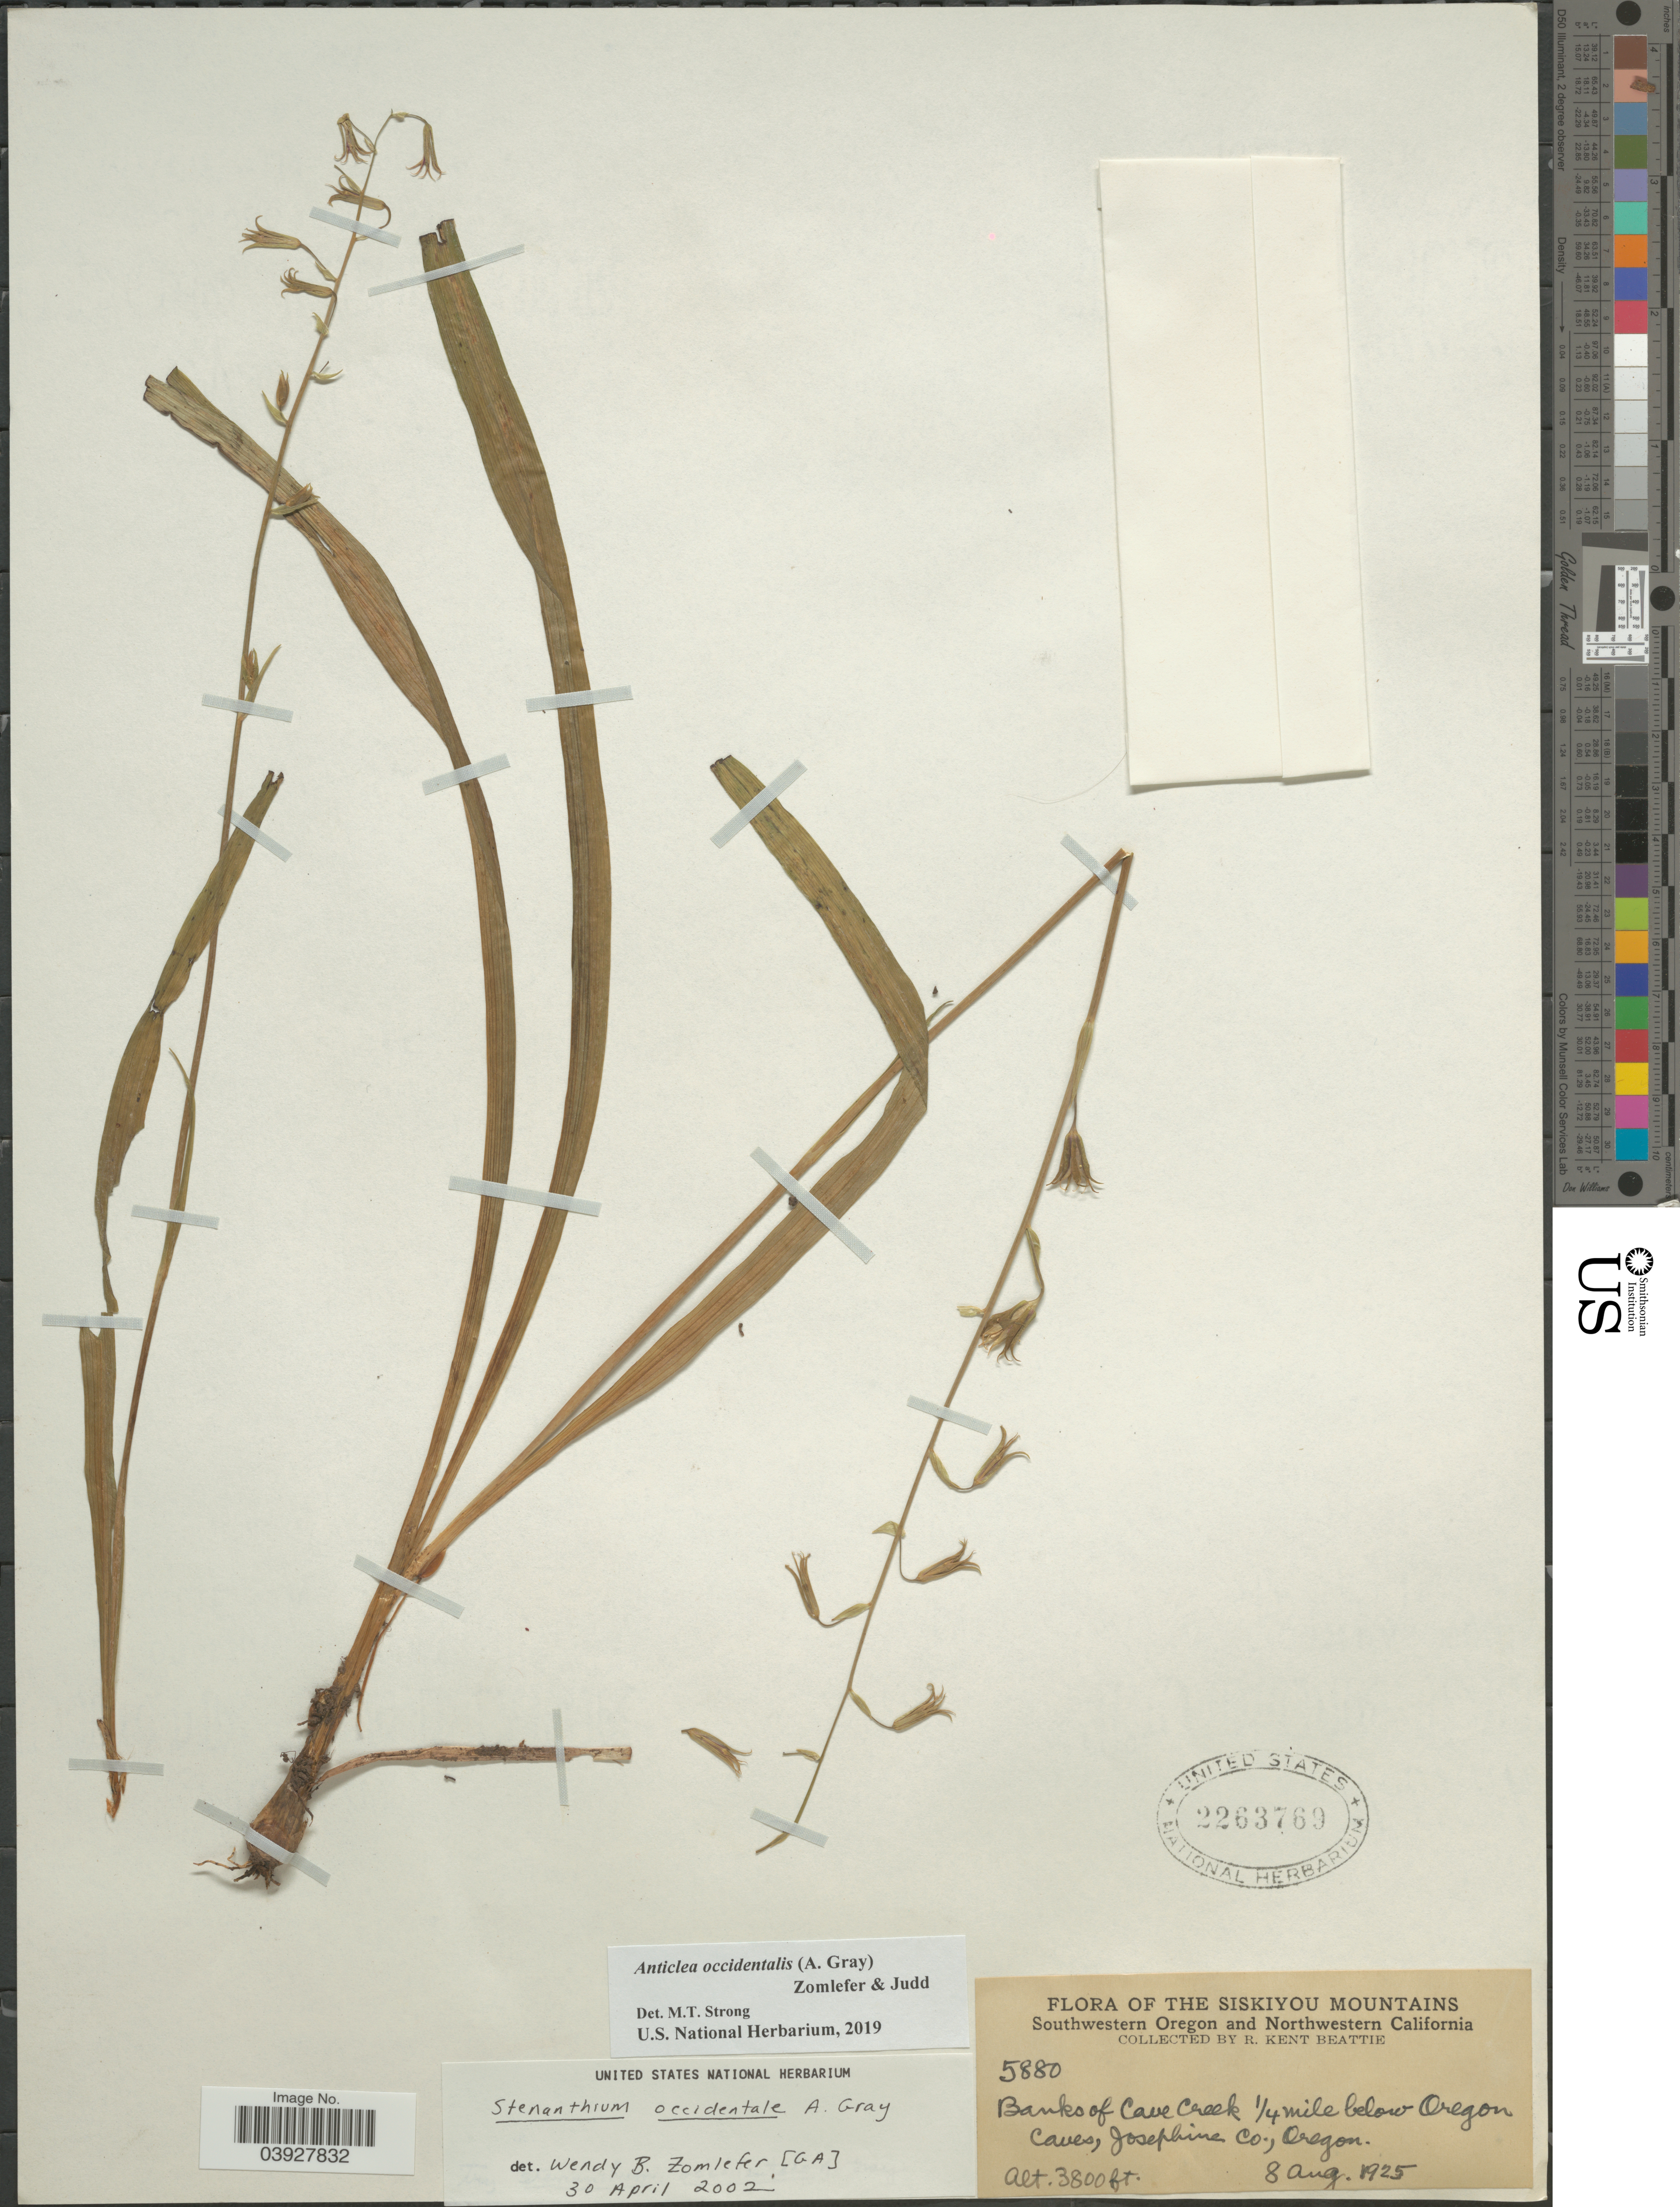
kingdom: Plantae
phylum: Tracheophyta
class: Liliopsida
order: Liliales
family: Melanthiaceae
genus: Anticlea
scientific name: Anticlea occidentalis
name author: (A. Gray) Zomlefer & Judd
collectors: R. K. Beattie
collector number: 5880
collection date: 1925-08-08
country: United States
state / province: Oregon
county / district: Josephine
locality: The Siskiyou Mountains. Southwestern Oregon. Banks of Cave Creek ¼ mile below Oregon Caves, Josephine Co.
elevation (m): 1158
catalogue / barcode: US 2263769